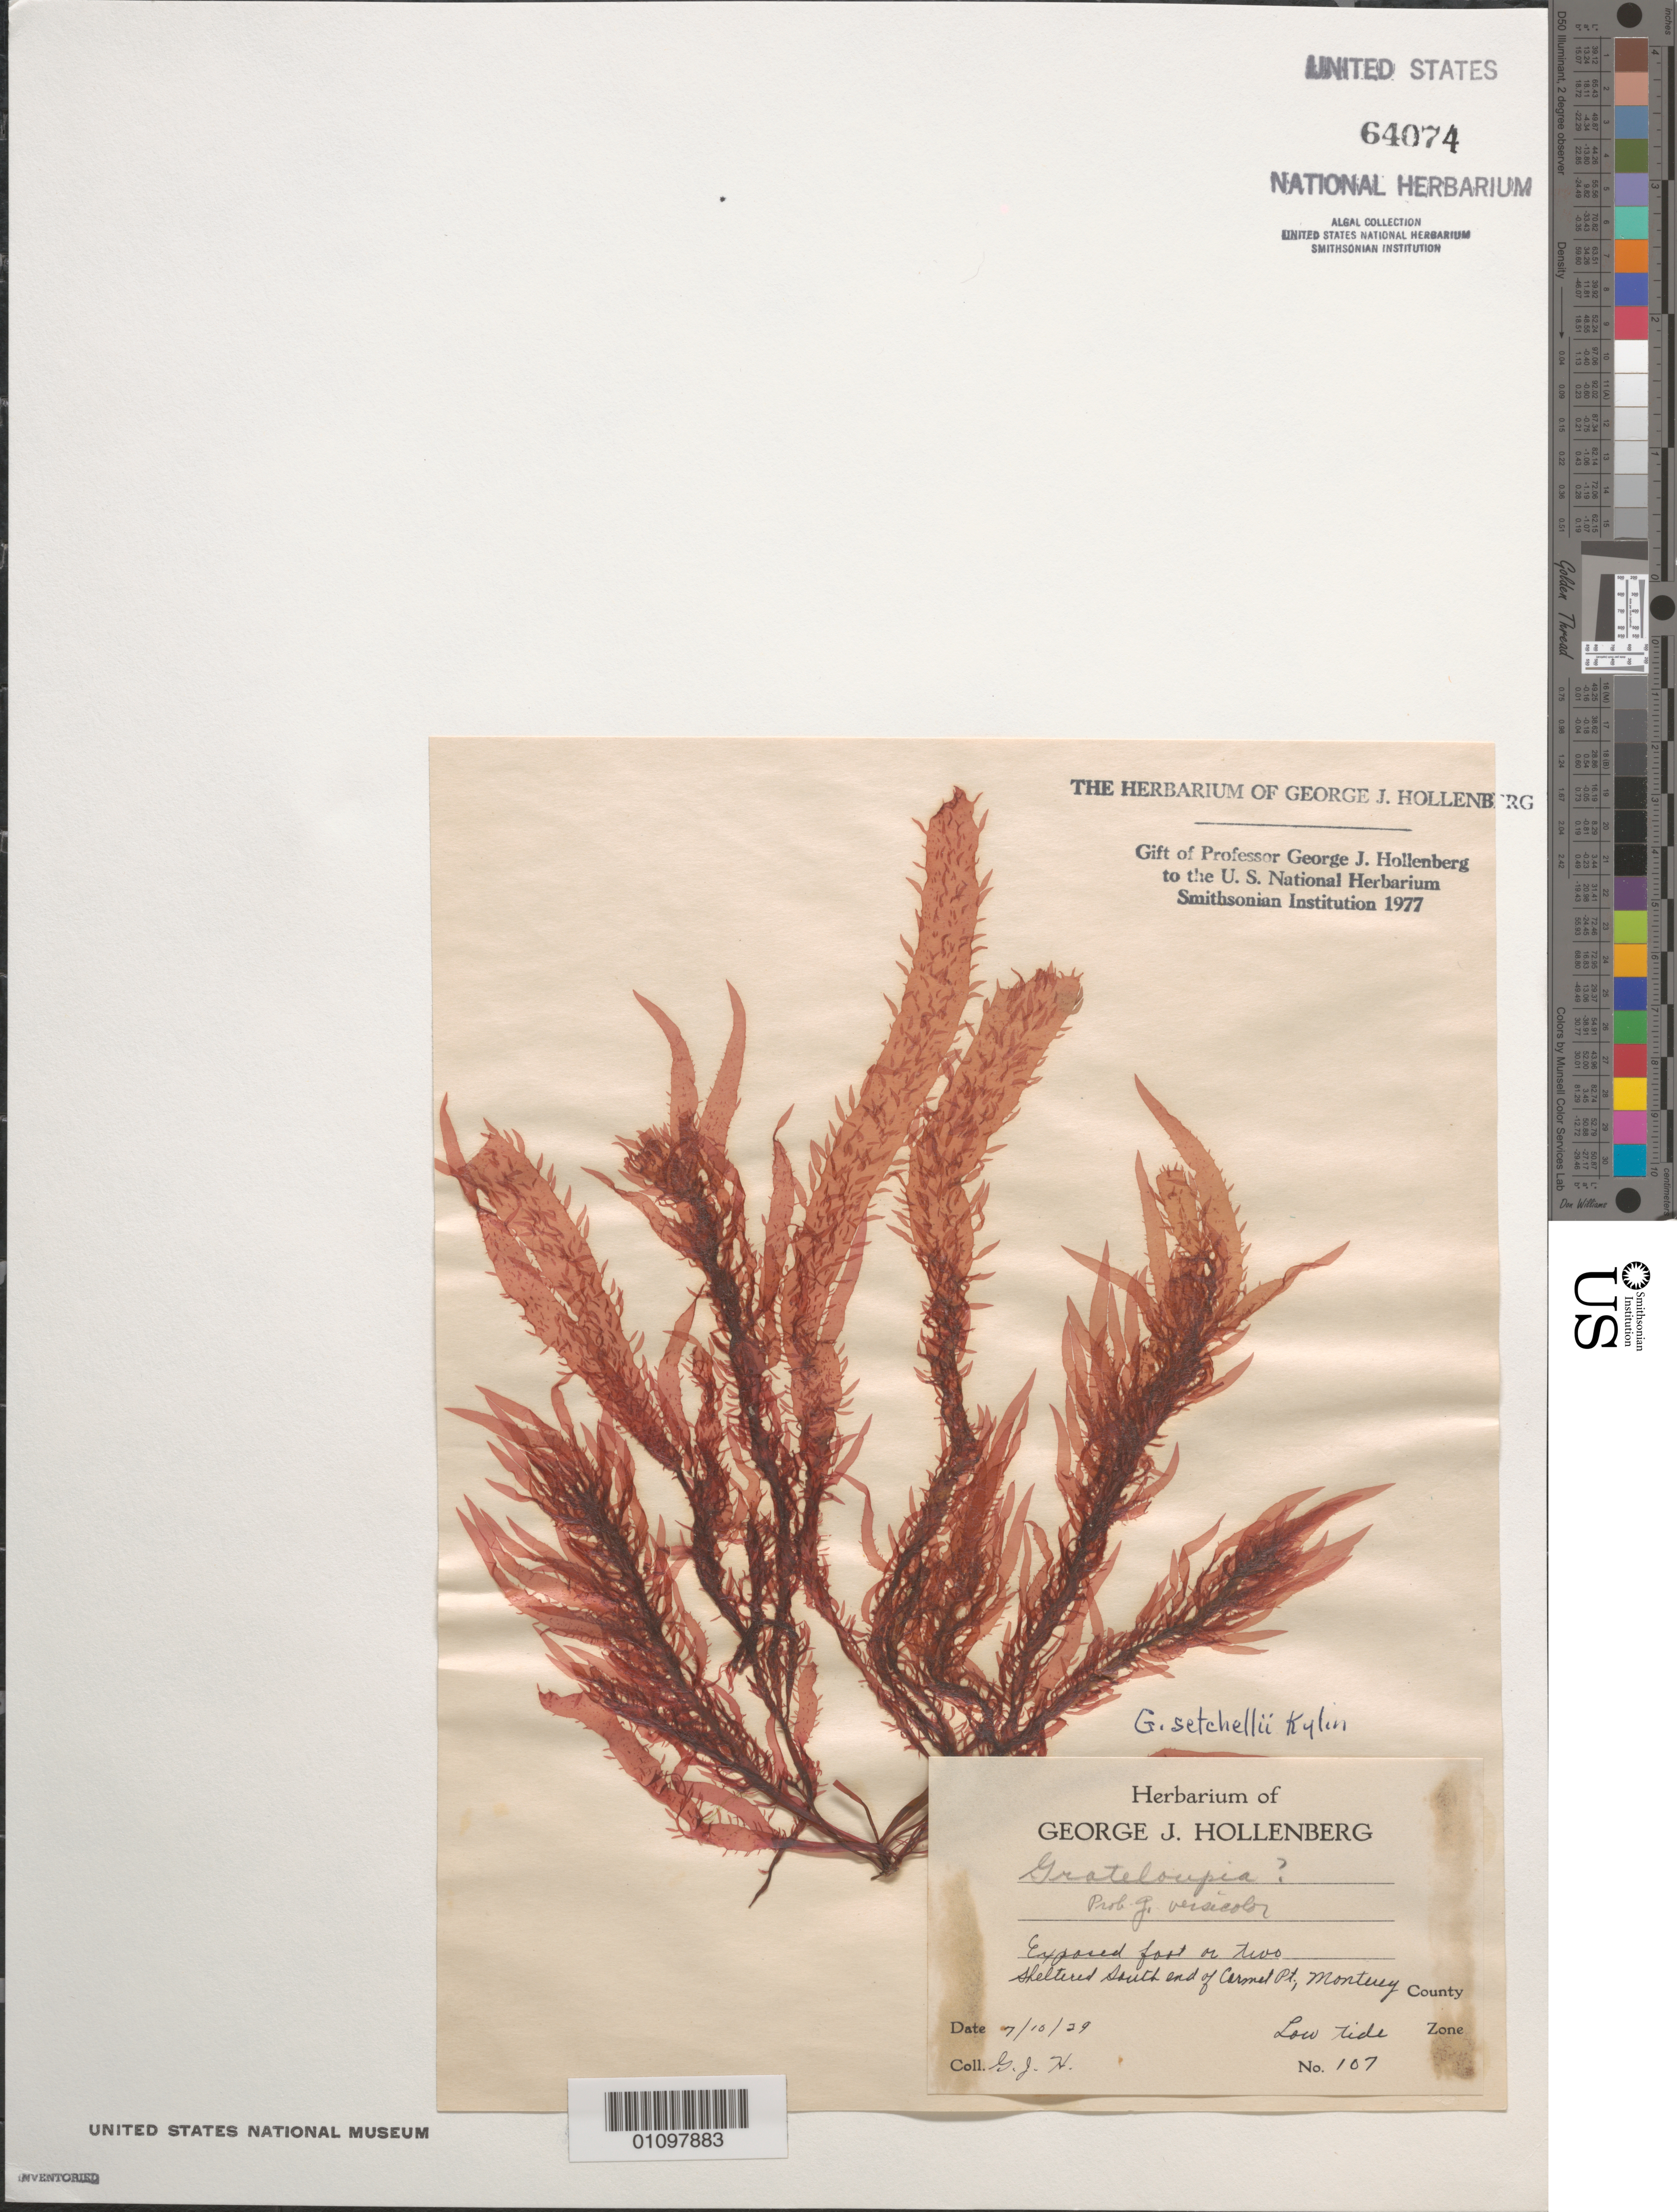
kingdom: Plantae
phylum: Rhodophyta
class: Florideophyceae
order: Halymeniales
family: Halymeniaceae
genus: Norrissia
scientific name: Norrissia setchellii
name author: (Kylin) M.S. Balakrishnan in Desikachary & Raja Rao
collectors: G. Hollenberg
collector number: GJH 107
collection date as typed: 10 Jul 1929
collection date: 1929-07-10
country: United States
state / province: California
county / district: Monterey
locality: Carmel Point, south end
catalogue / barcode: US 64074